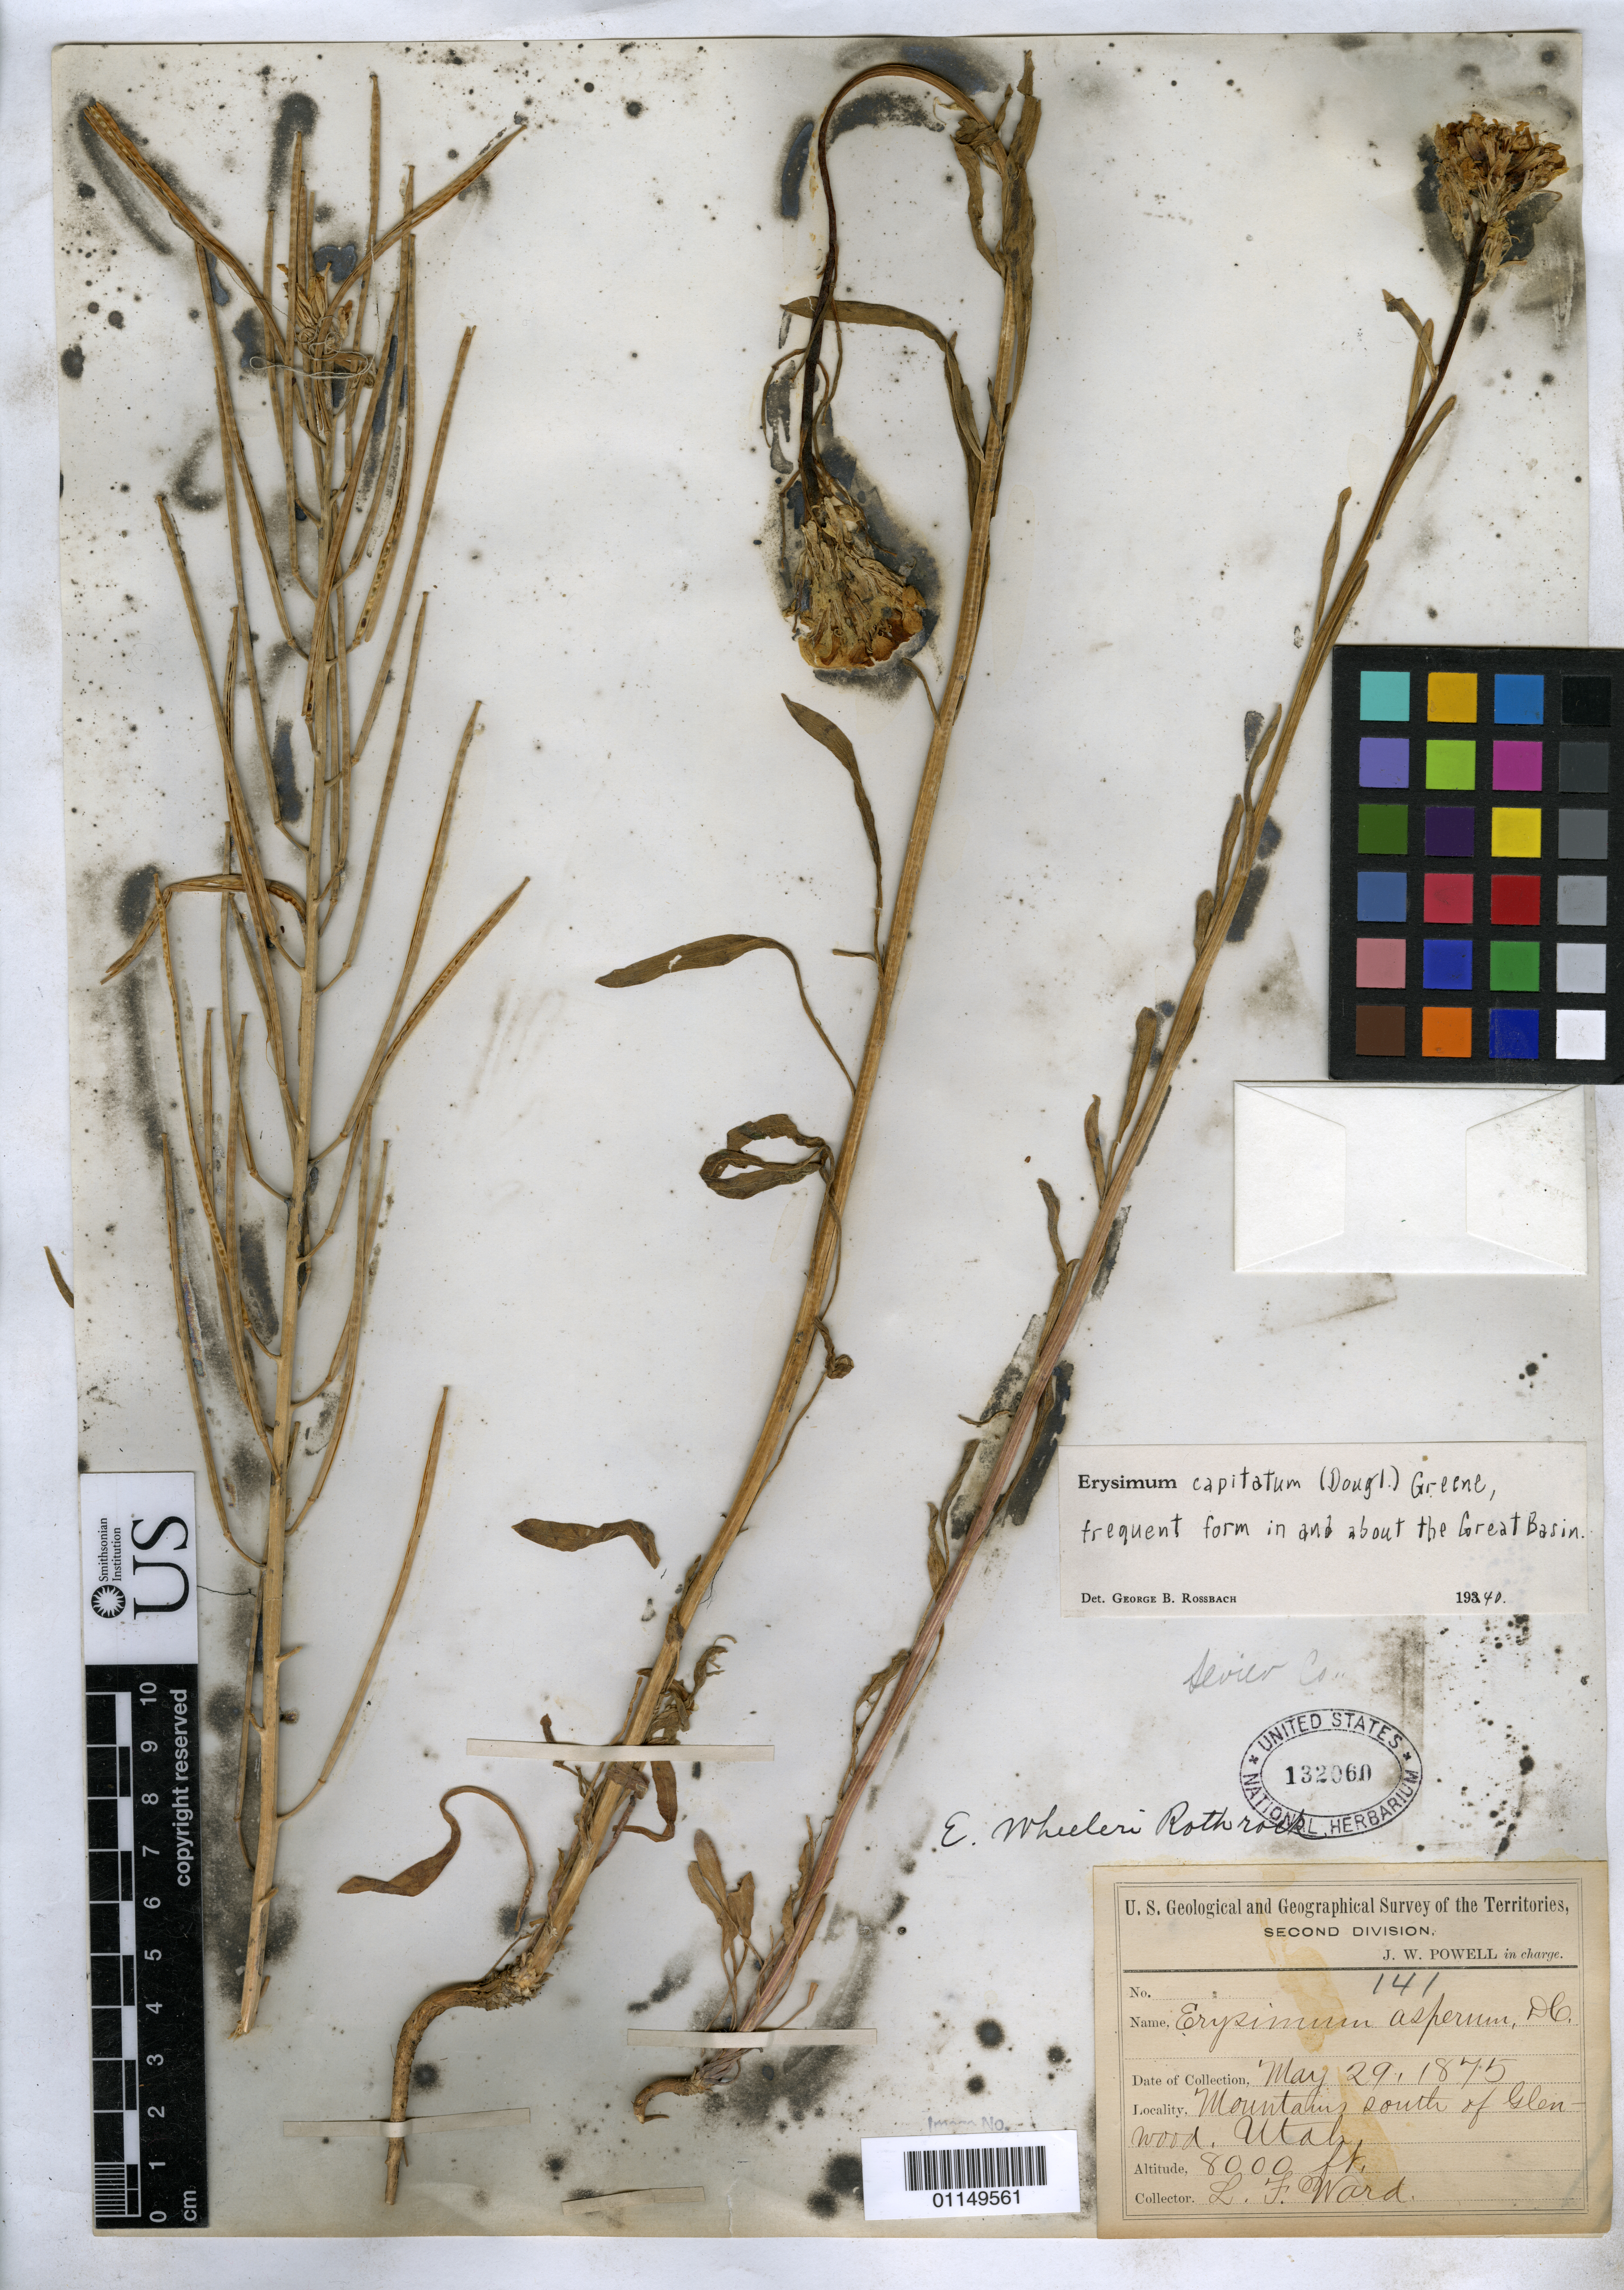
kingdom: Plantae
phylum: Tracheophyta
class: Magnoliopsida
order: Brassicales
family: Brassicaceae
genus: Erysimum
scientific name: Erysimum capitatum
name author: (Douglas ex Hook.) Greene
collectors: L. F. Ward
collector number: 141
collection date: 1875-05-29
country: United States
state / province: Utah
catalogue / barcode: US 132060